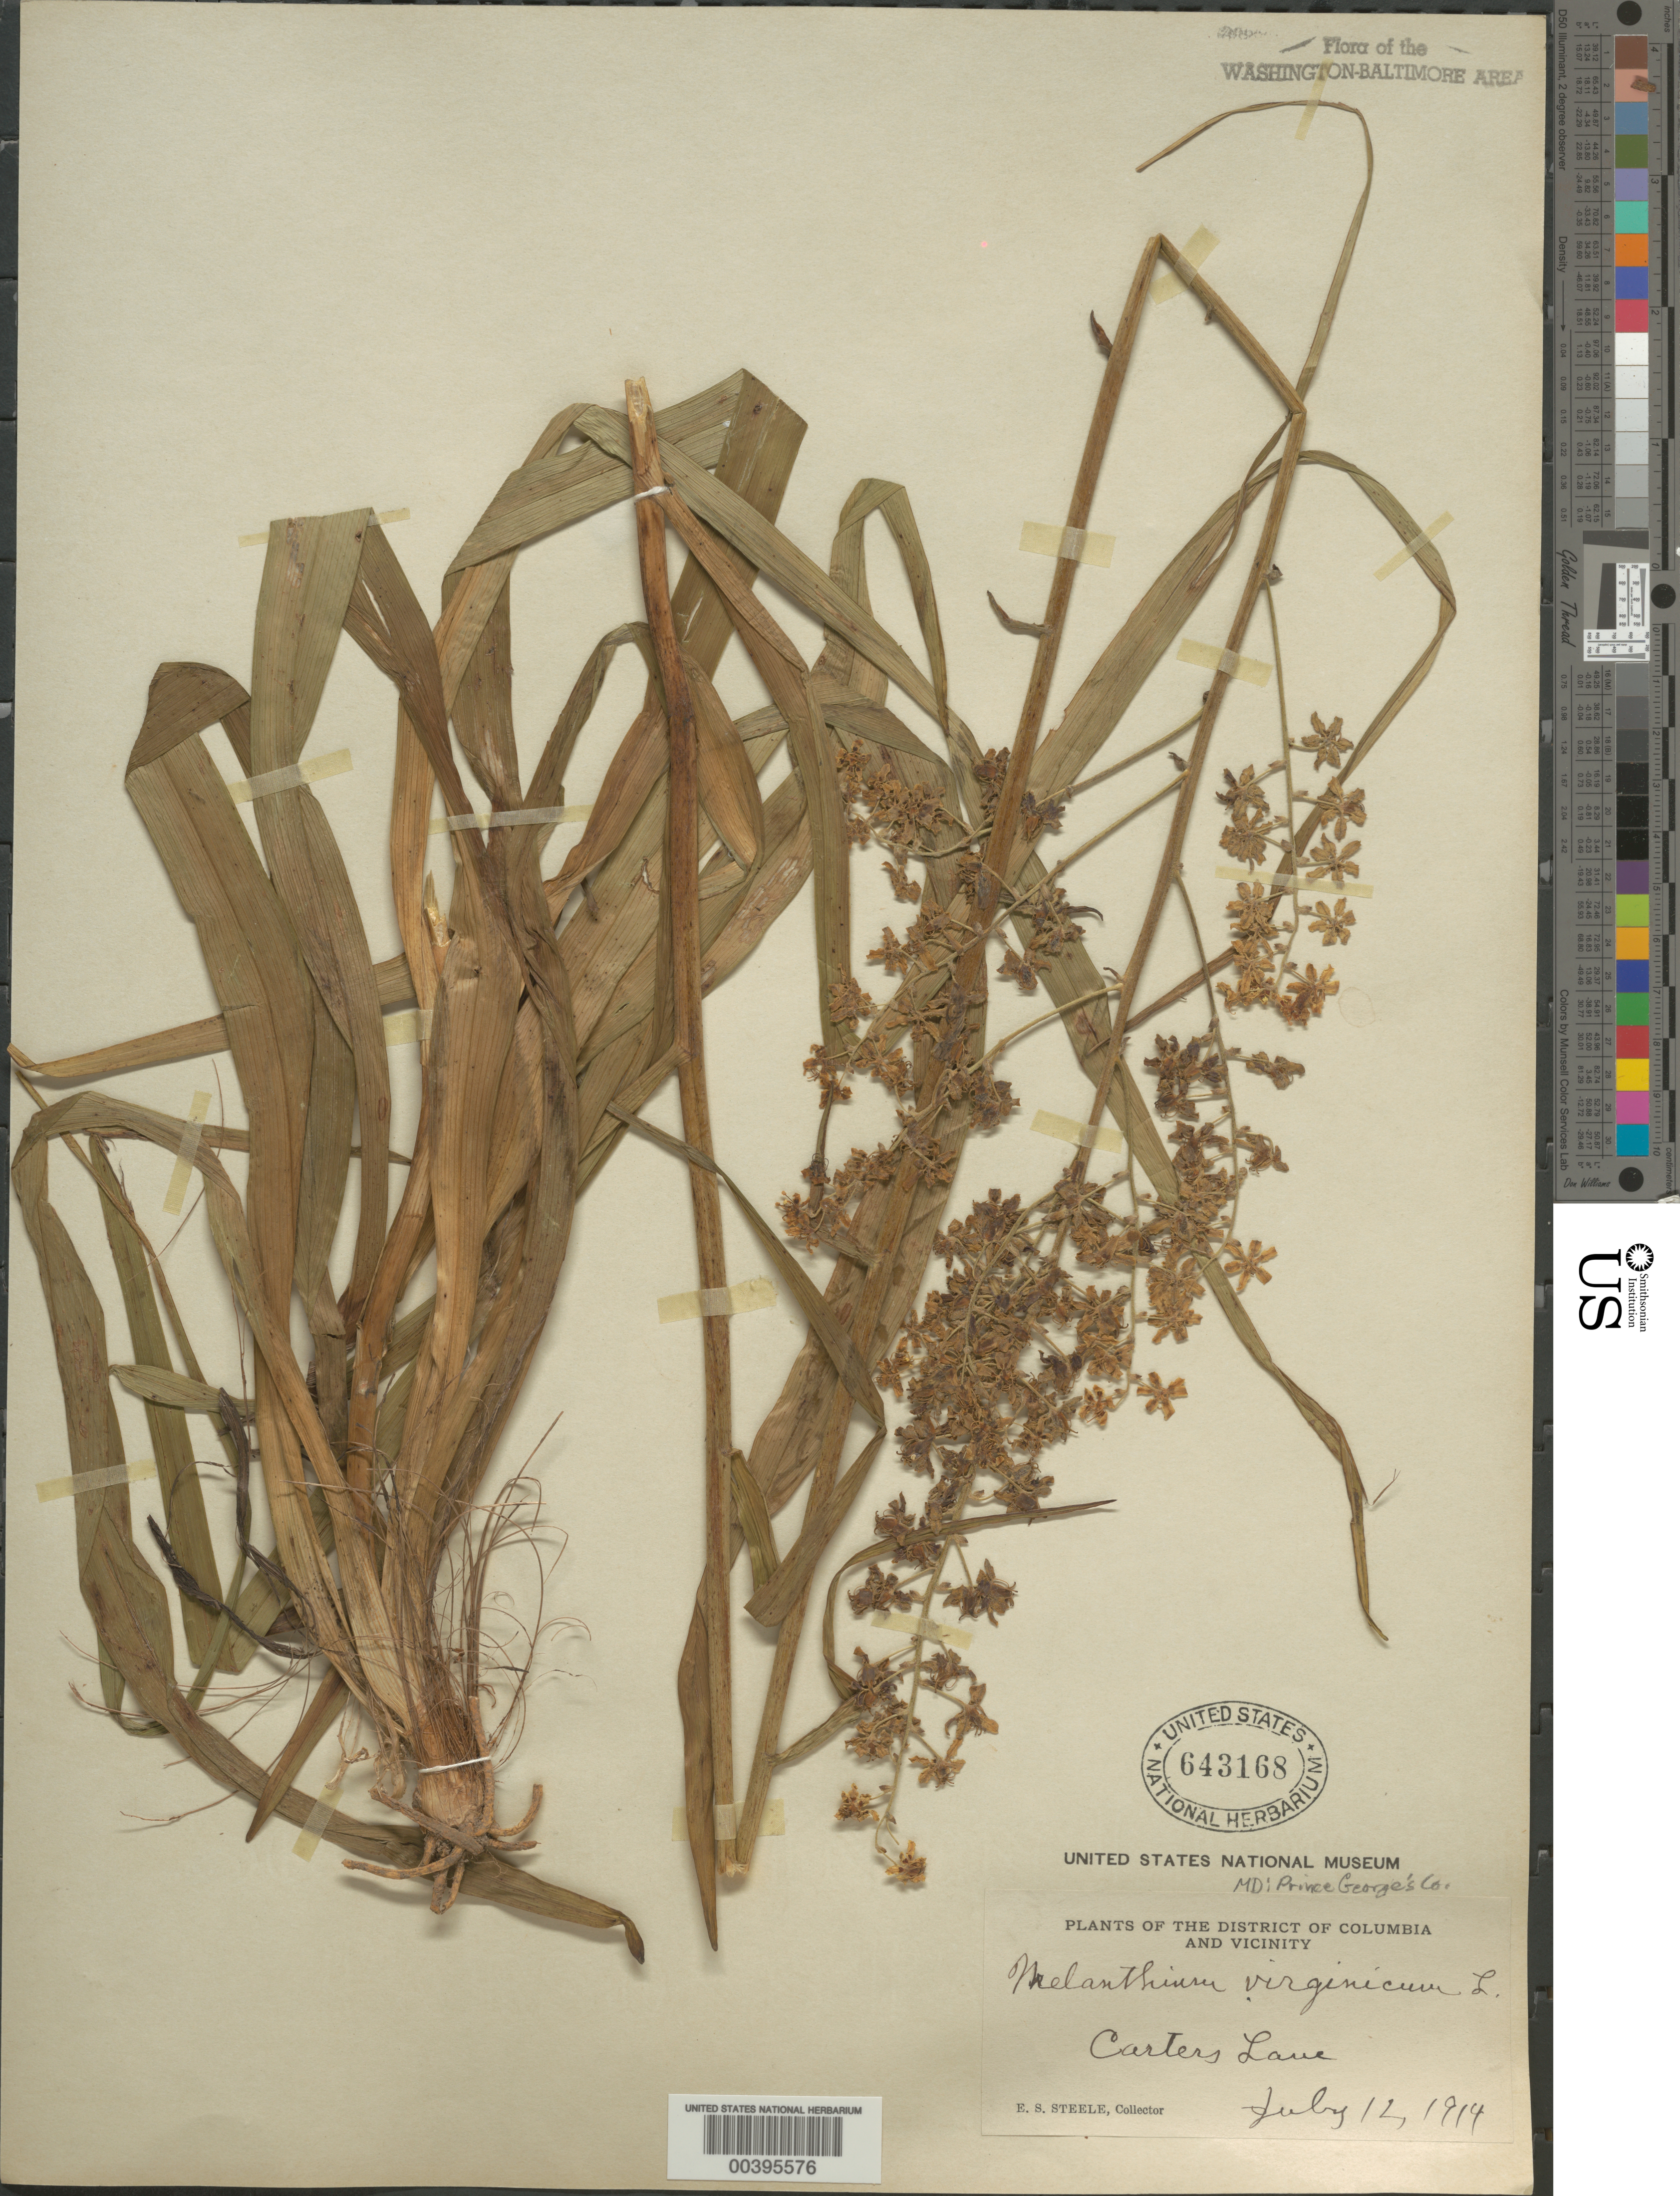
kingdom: Plantae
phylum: Tracheophyta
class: Liliopsida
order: Liliales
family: Melanthiaceae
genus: Melanthium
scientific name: Melanthium virginicum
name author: L.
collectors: E. Steele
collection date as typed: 12 Jul 1914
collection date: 1914-07-12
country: United States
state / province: Maryland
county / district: Prince George's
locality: Carters Lane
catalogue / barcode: US 643168